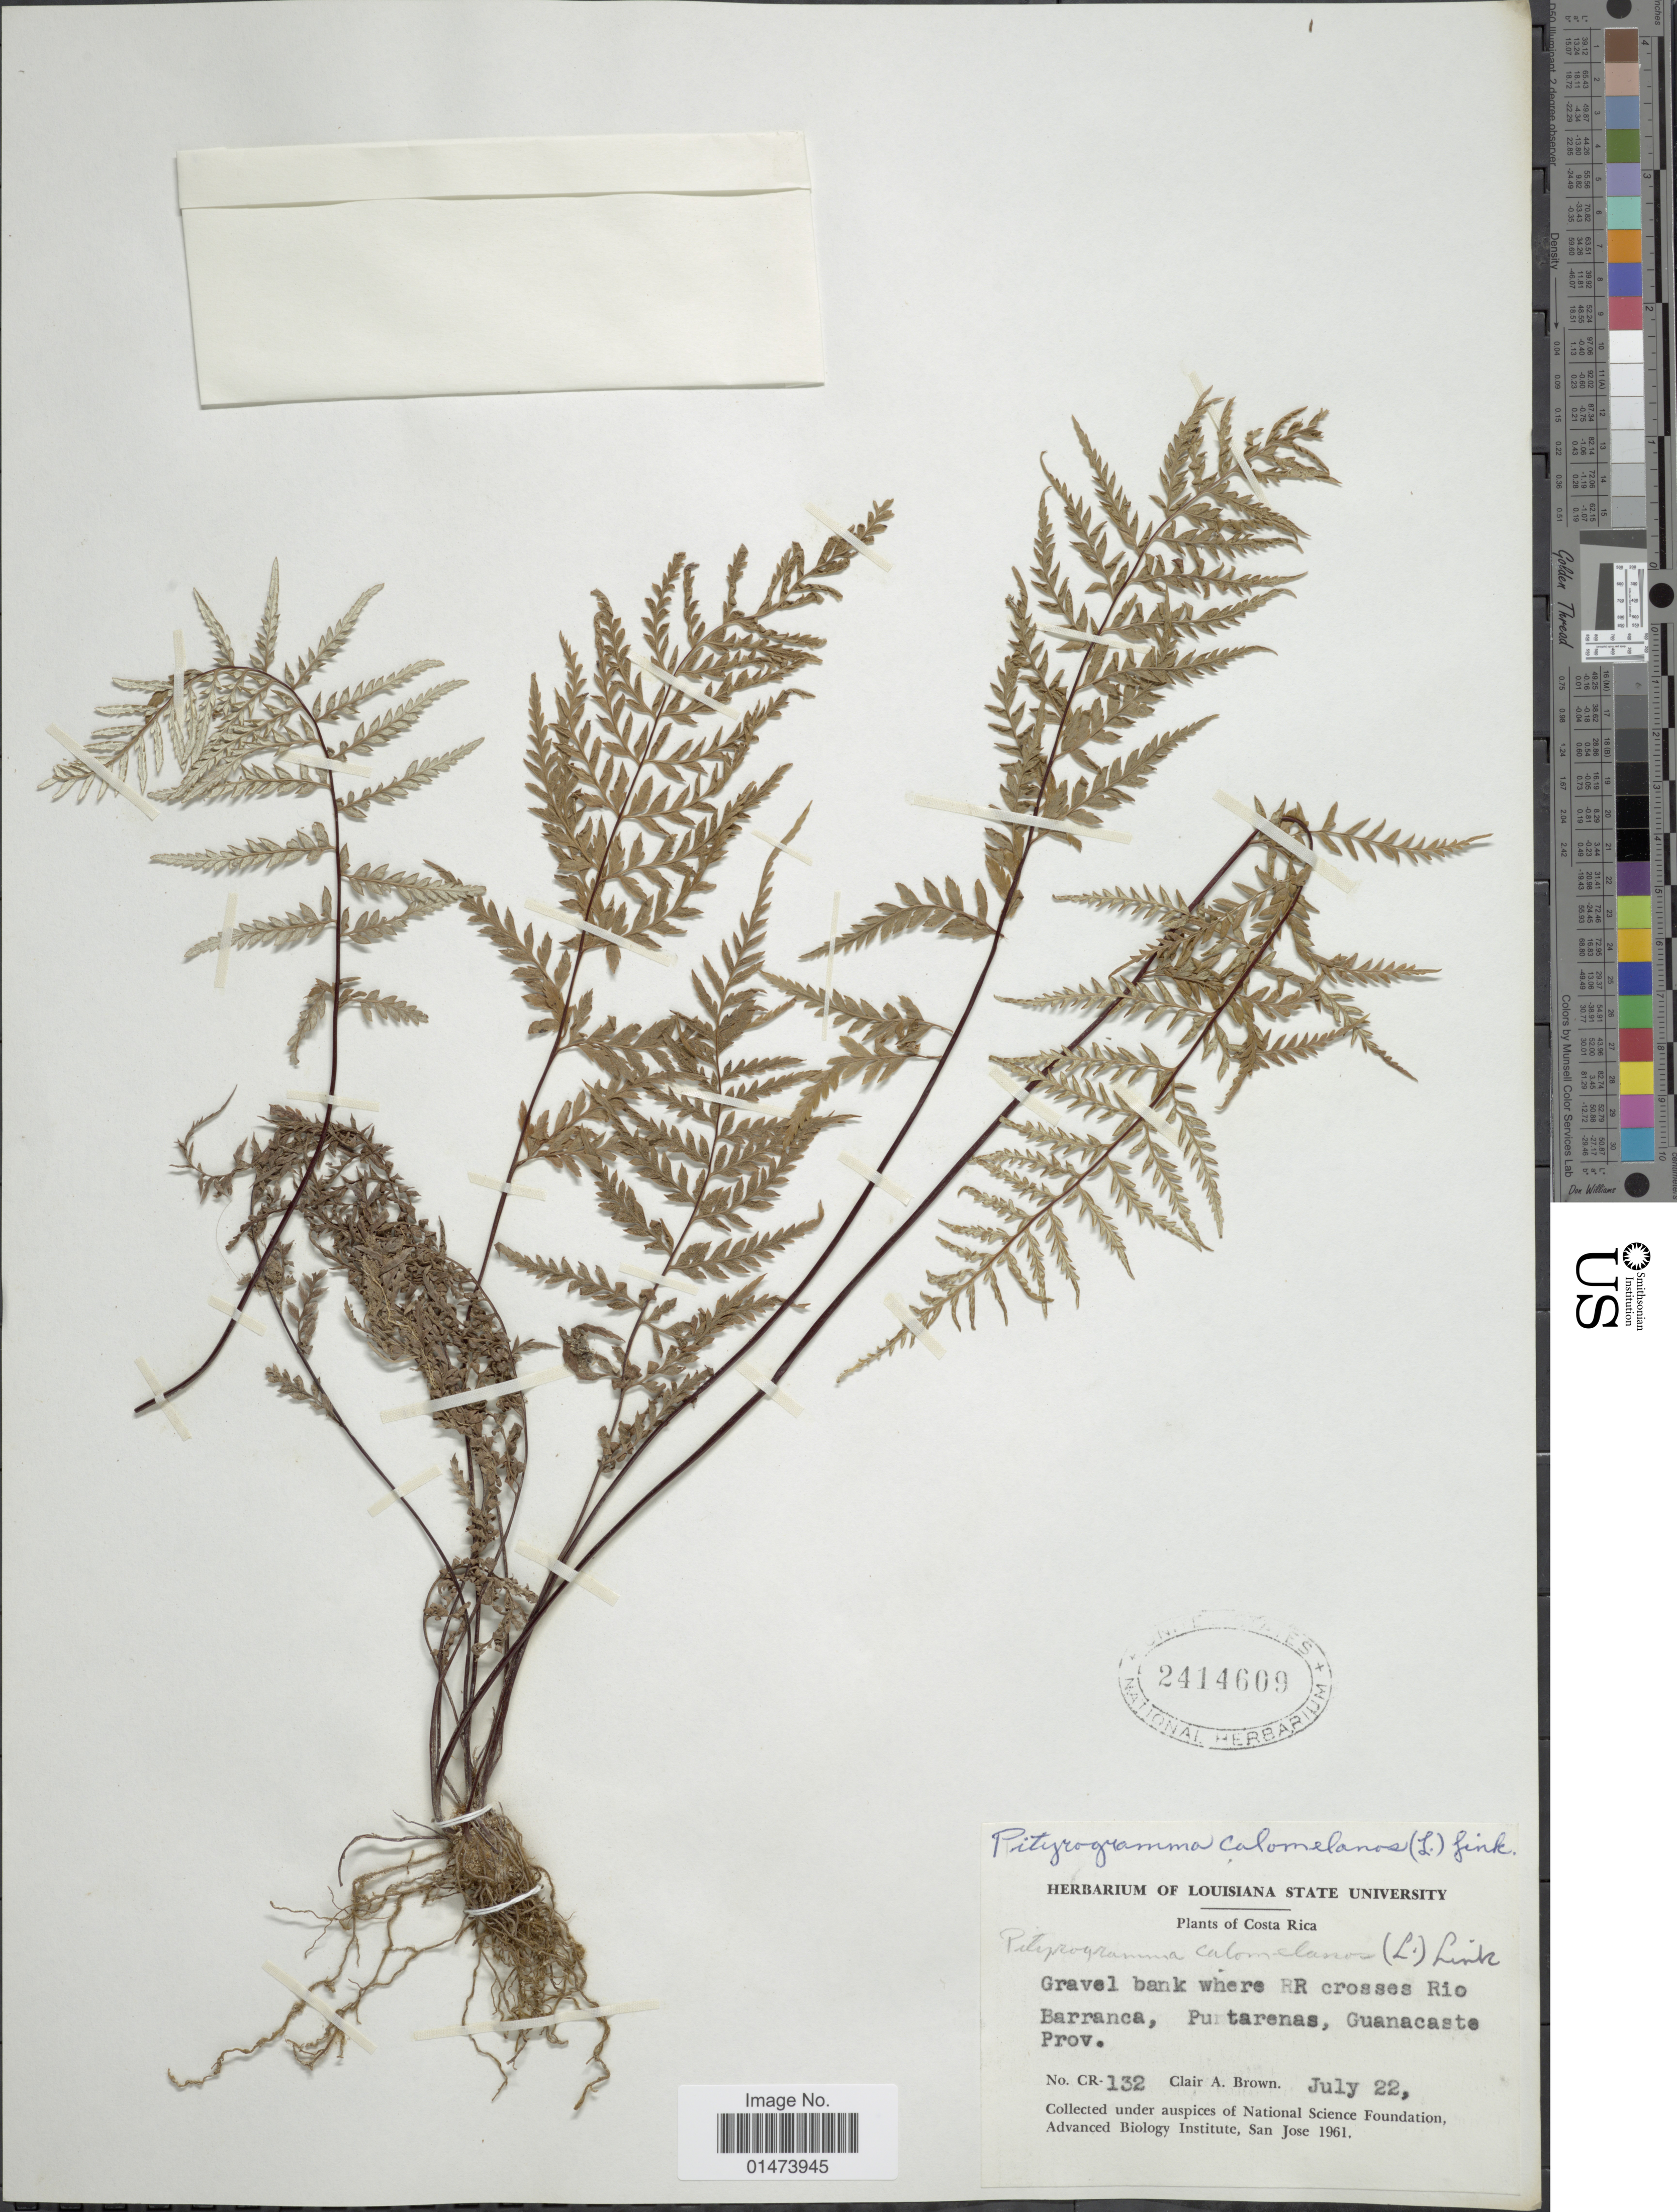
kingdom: Plantae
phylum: Tracheophyta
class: Polypodiopsida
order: Polypodiales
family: Pteridaceae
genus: Pityrogramma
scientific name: Pityrogramma calomelanos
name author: (L.) Link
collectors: C. A. Brown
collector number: CR-132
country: Costa Rica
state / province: Puntarenas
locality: Gravel bank where RR crosses Rio Barranca, Guanacaste Prov.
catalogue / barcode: US 2414609